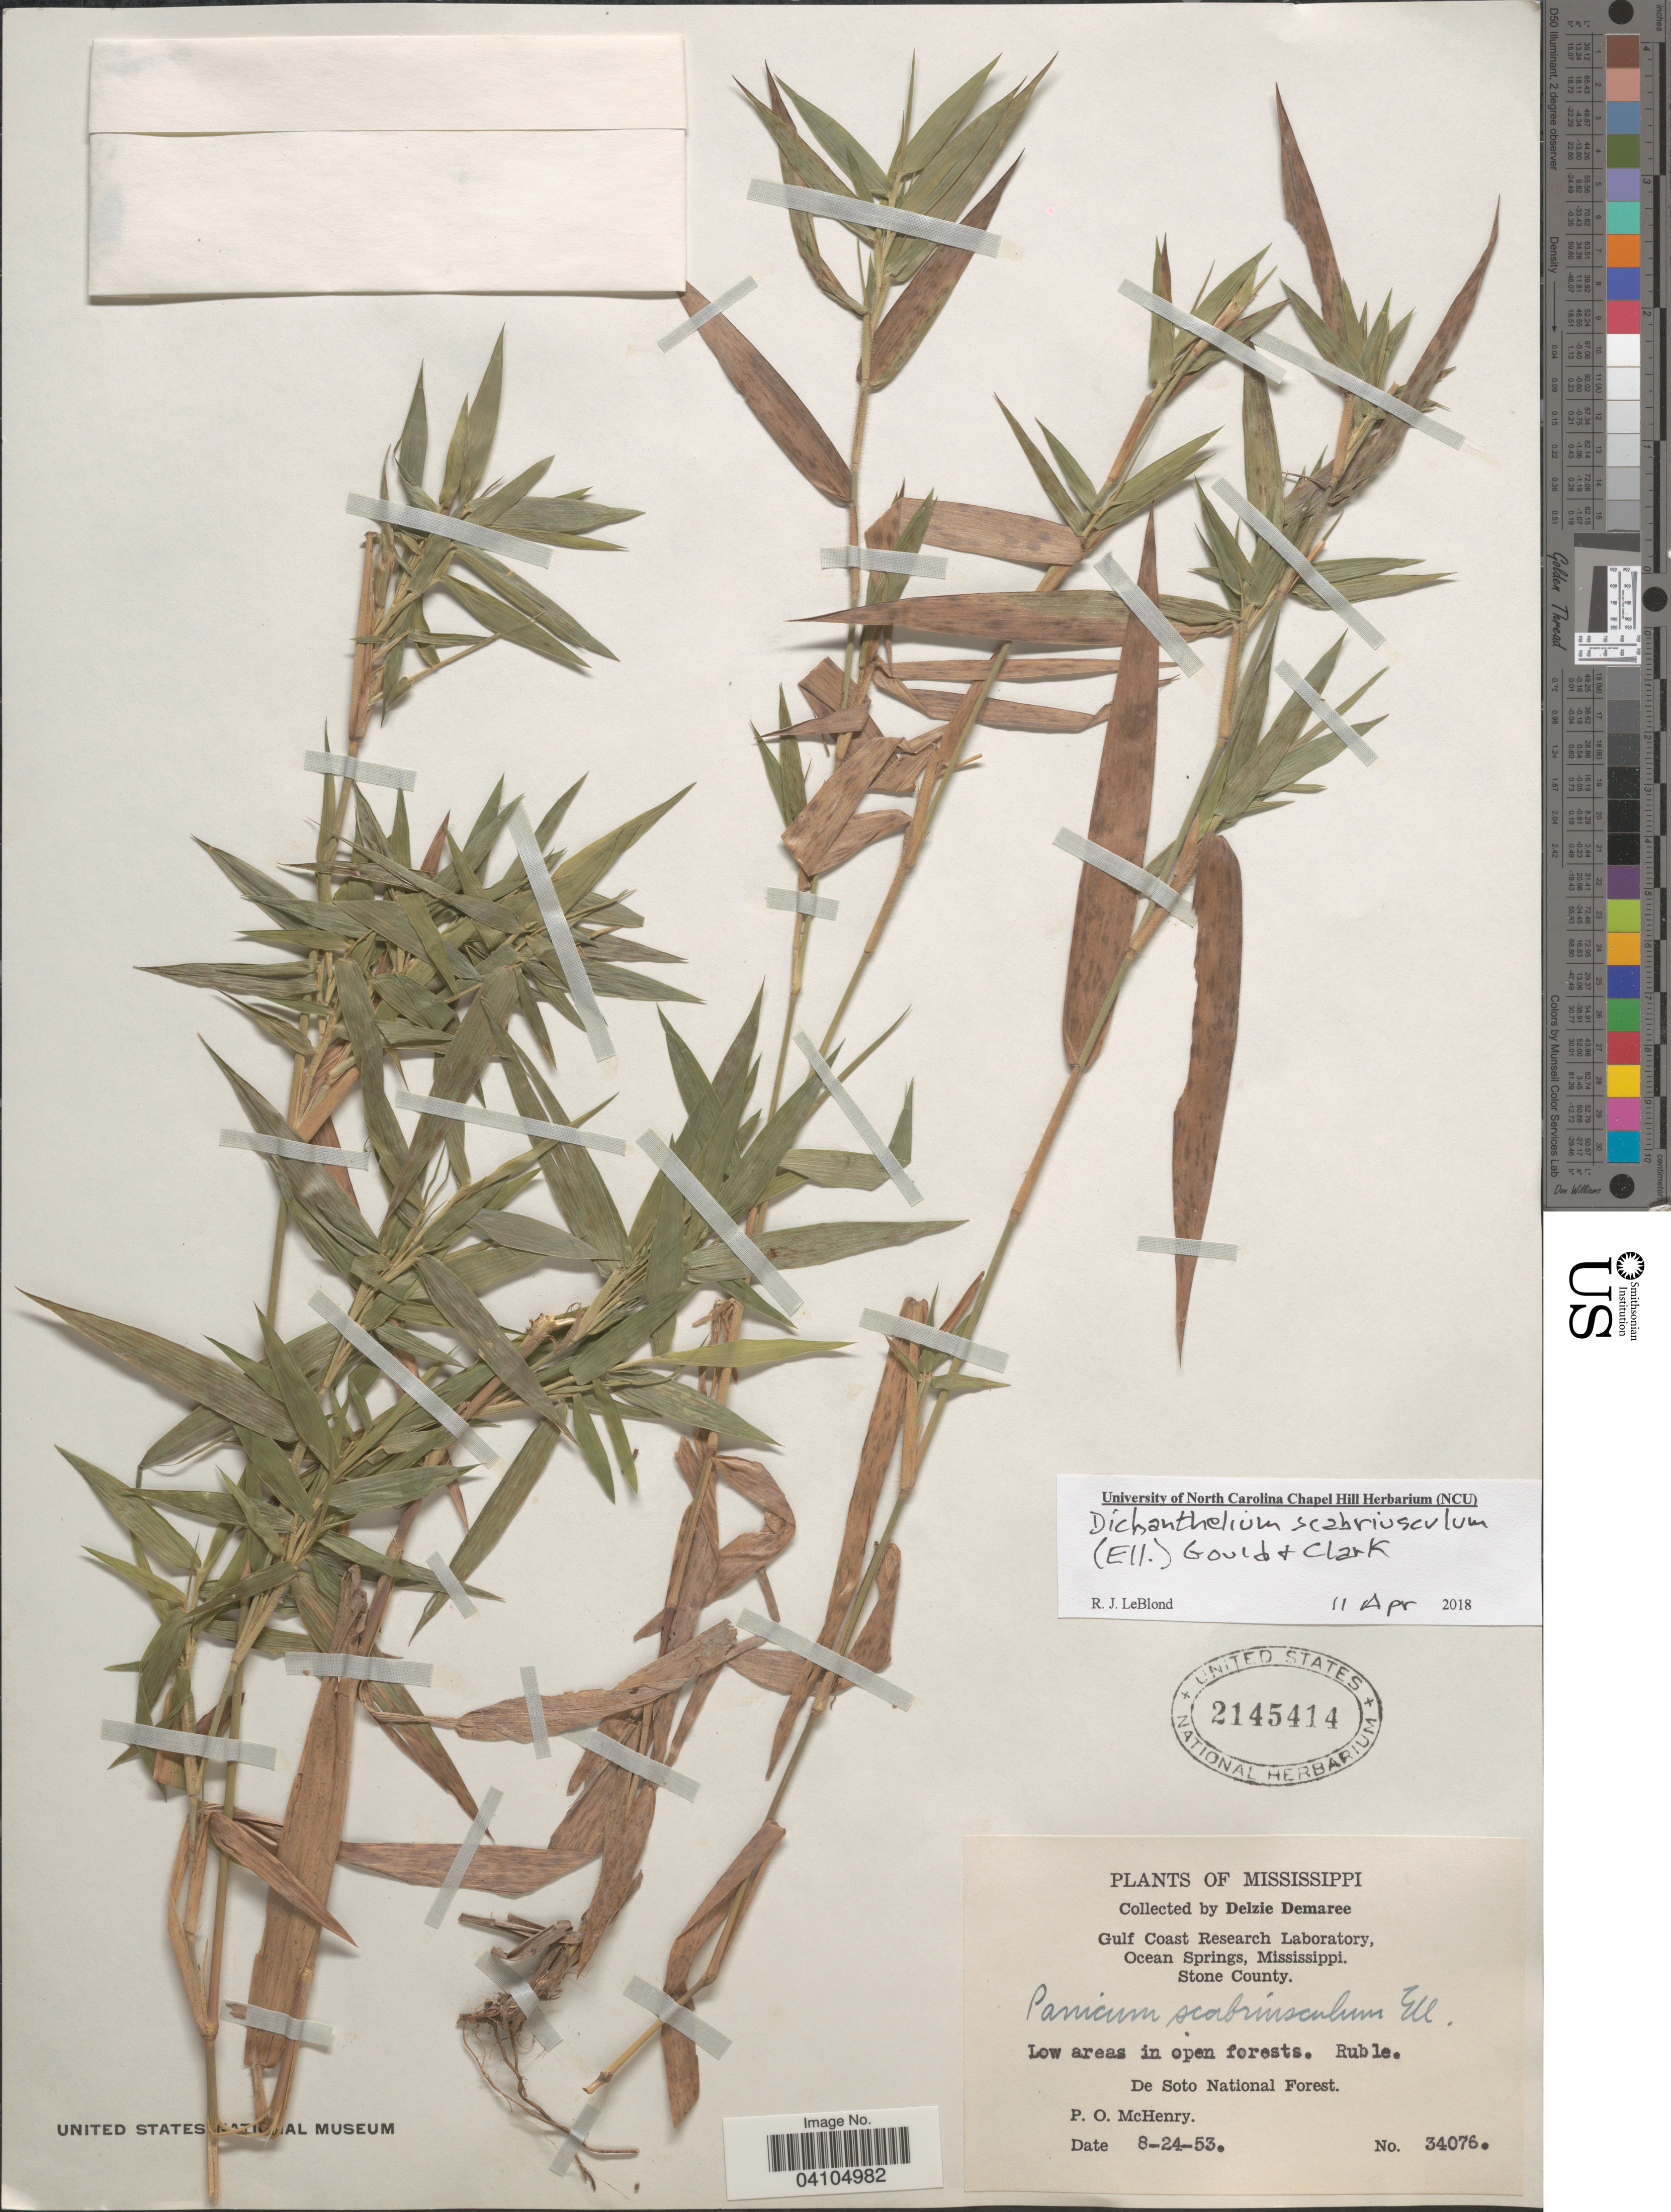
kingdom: Plantae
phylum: Tracheophyta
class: Liliopsida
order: Poales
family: Poaceae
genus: Dichanthelium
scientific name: Dichanthelium scabriusculum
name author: (Elliott) Gould & C.A. Clark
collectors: D. Demaree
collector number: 34076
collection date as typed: Transcribed d/m/y: 24/8/53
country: United States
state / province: Mississippi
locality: Stone County. De Soto National Forest. P. O. McHenry.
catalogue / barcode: US 2145414